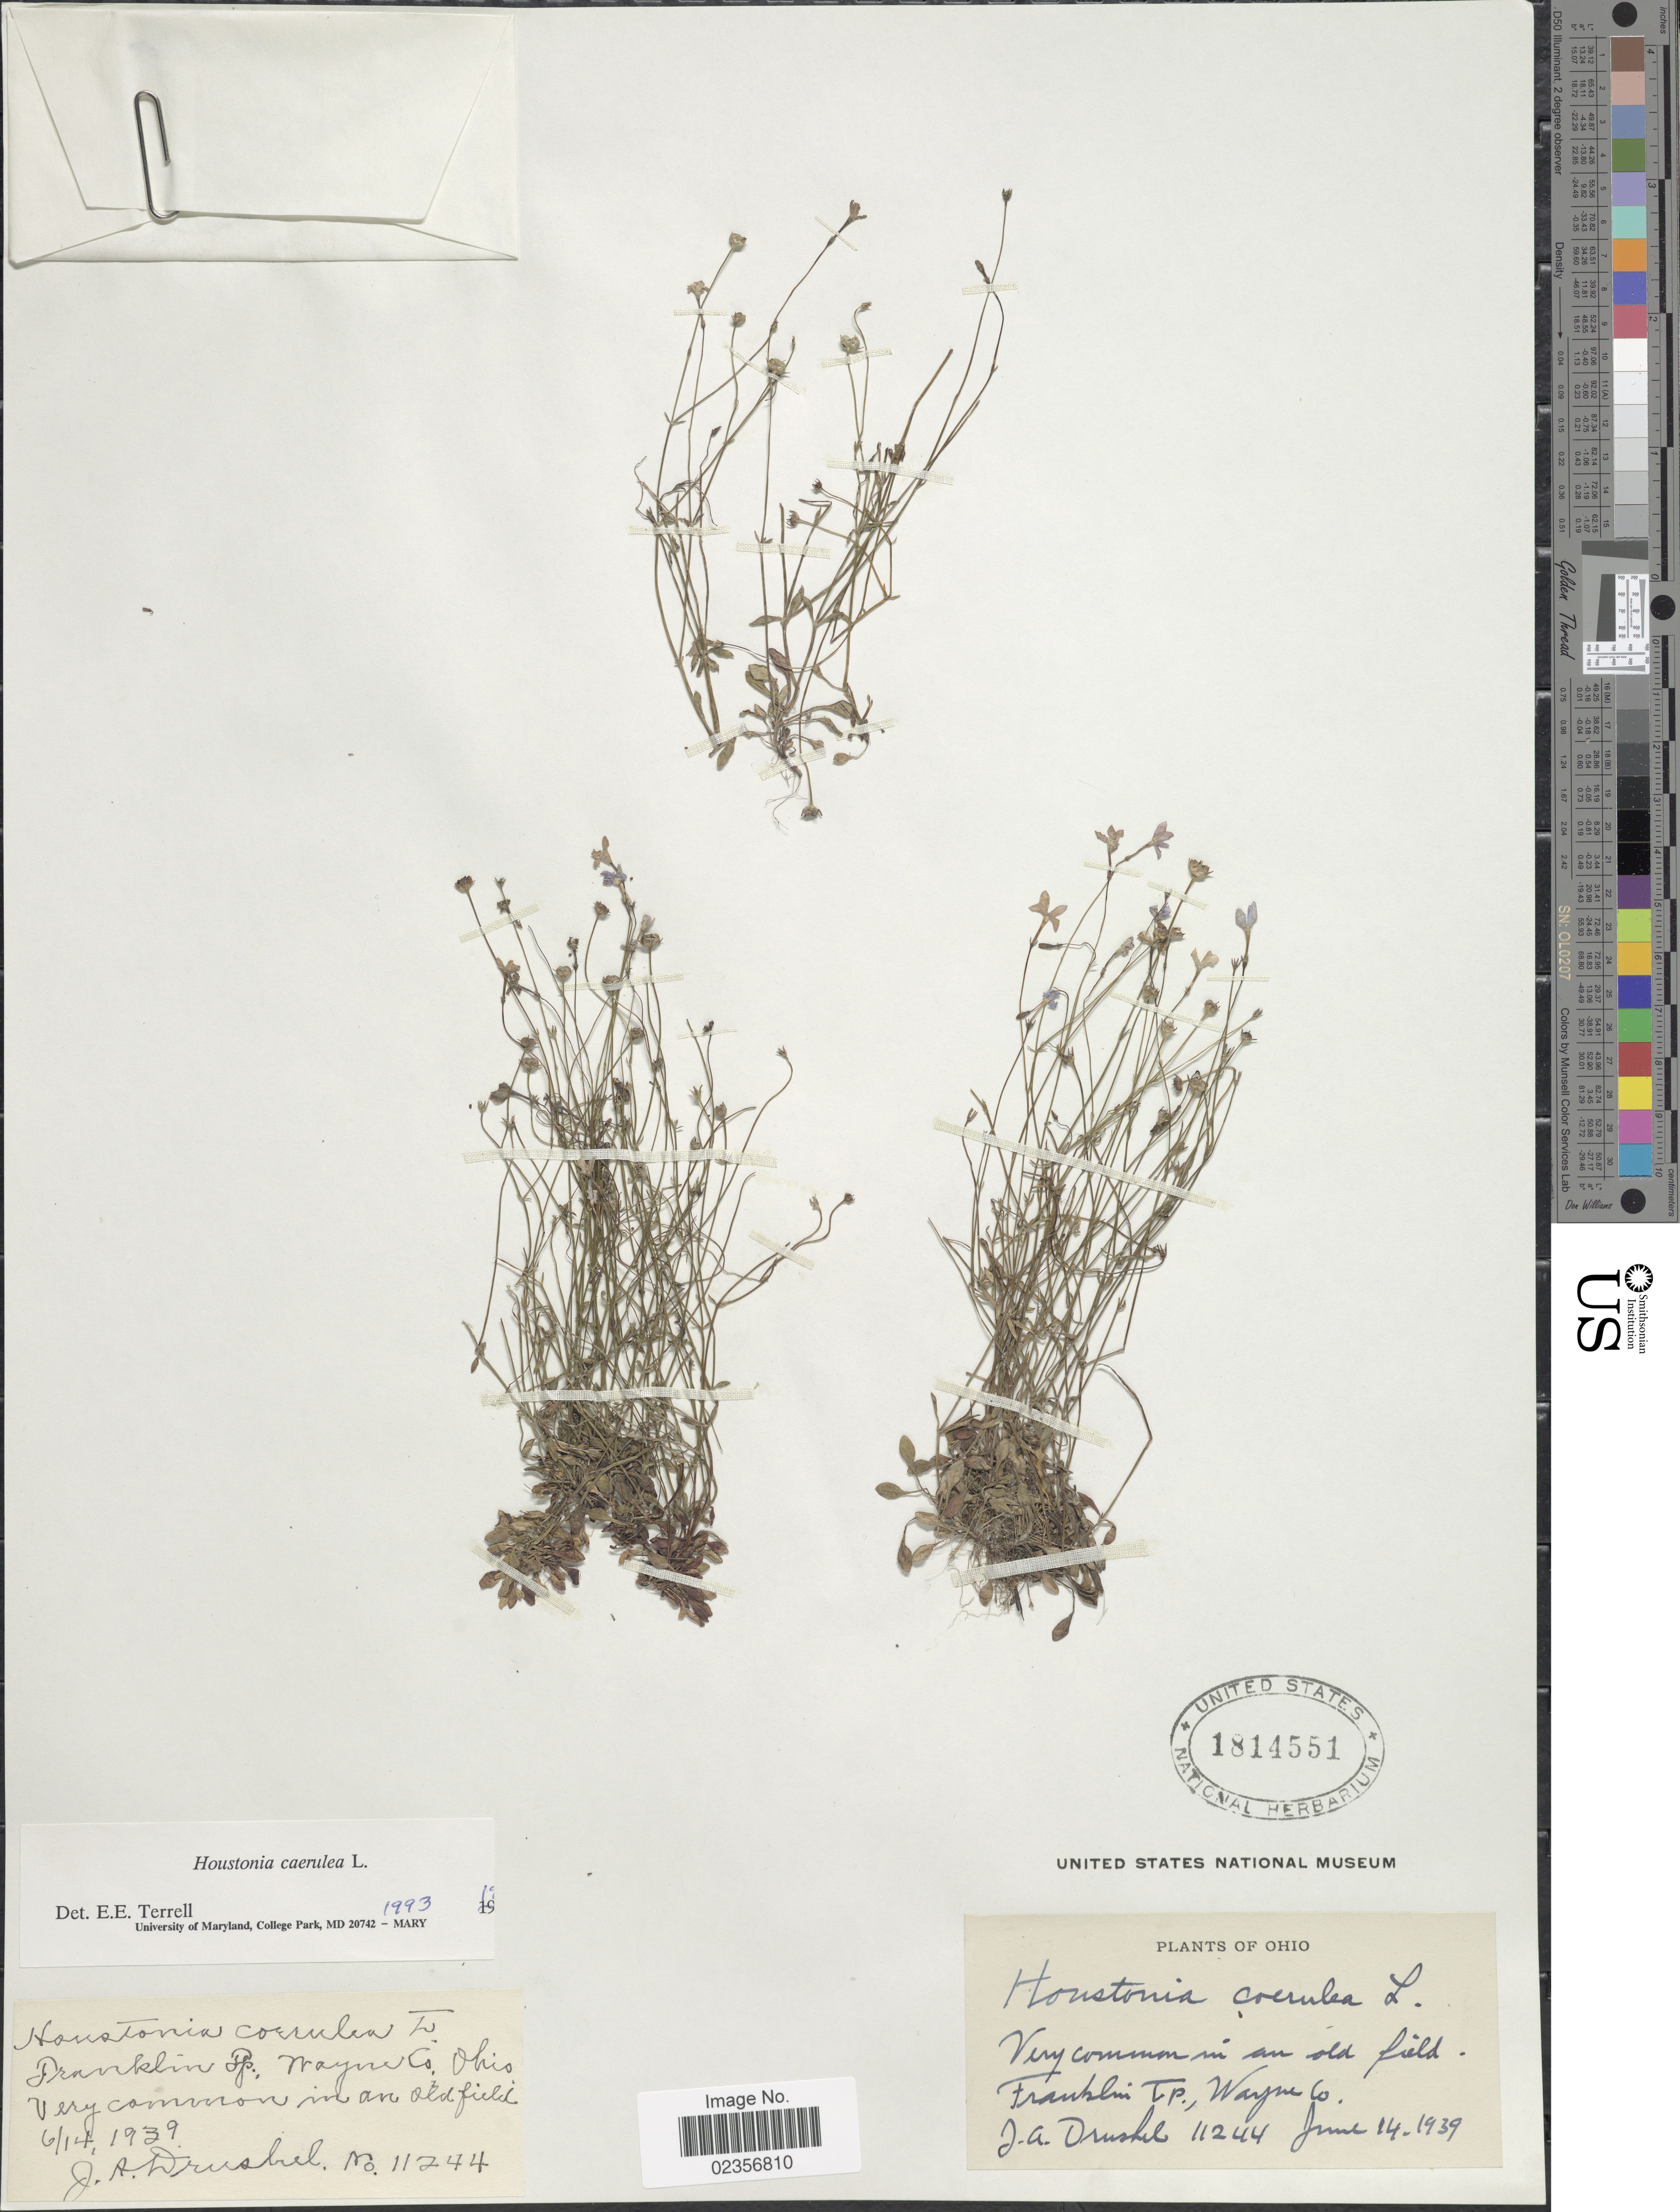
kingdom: Plantae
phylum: Tracheophyta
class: Magnoliopsida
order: Gentianales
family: Rubiaceae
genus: Houstonia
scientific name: Houstonia caerulea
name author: L.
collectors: J. A. Drushel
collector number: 11244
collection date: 1939-06-14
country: United States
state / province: Ohio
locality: Franklin Tp., Wayne Co.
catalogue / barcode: US 1814551